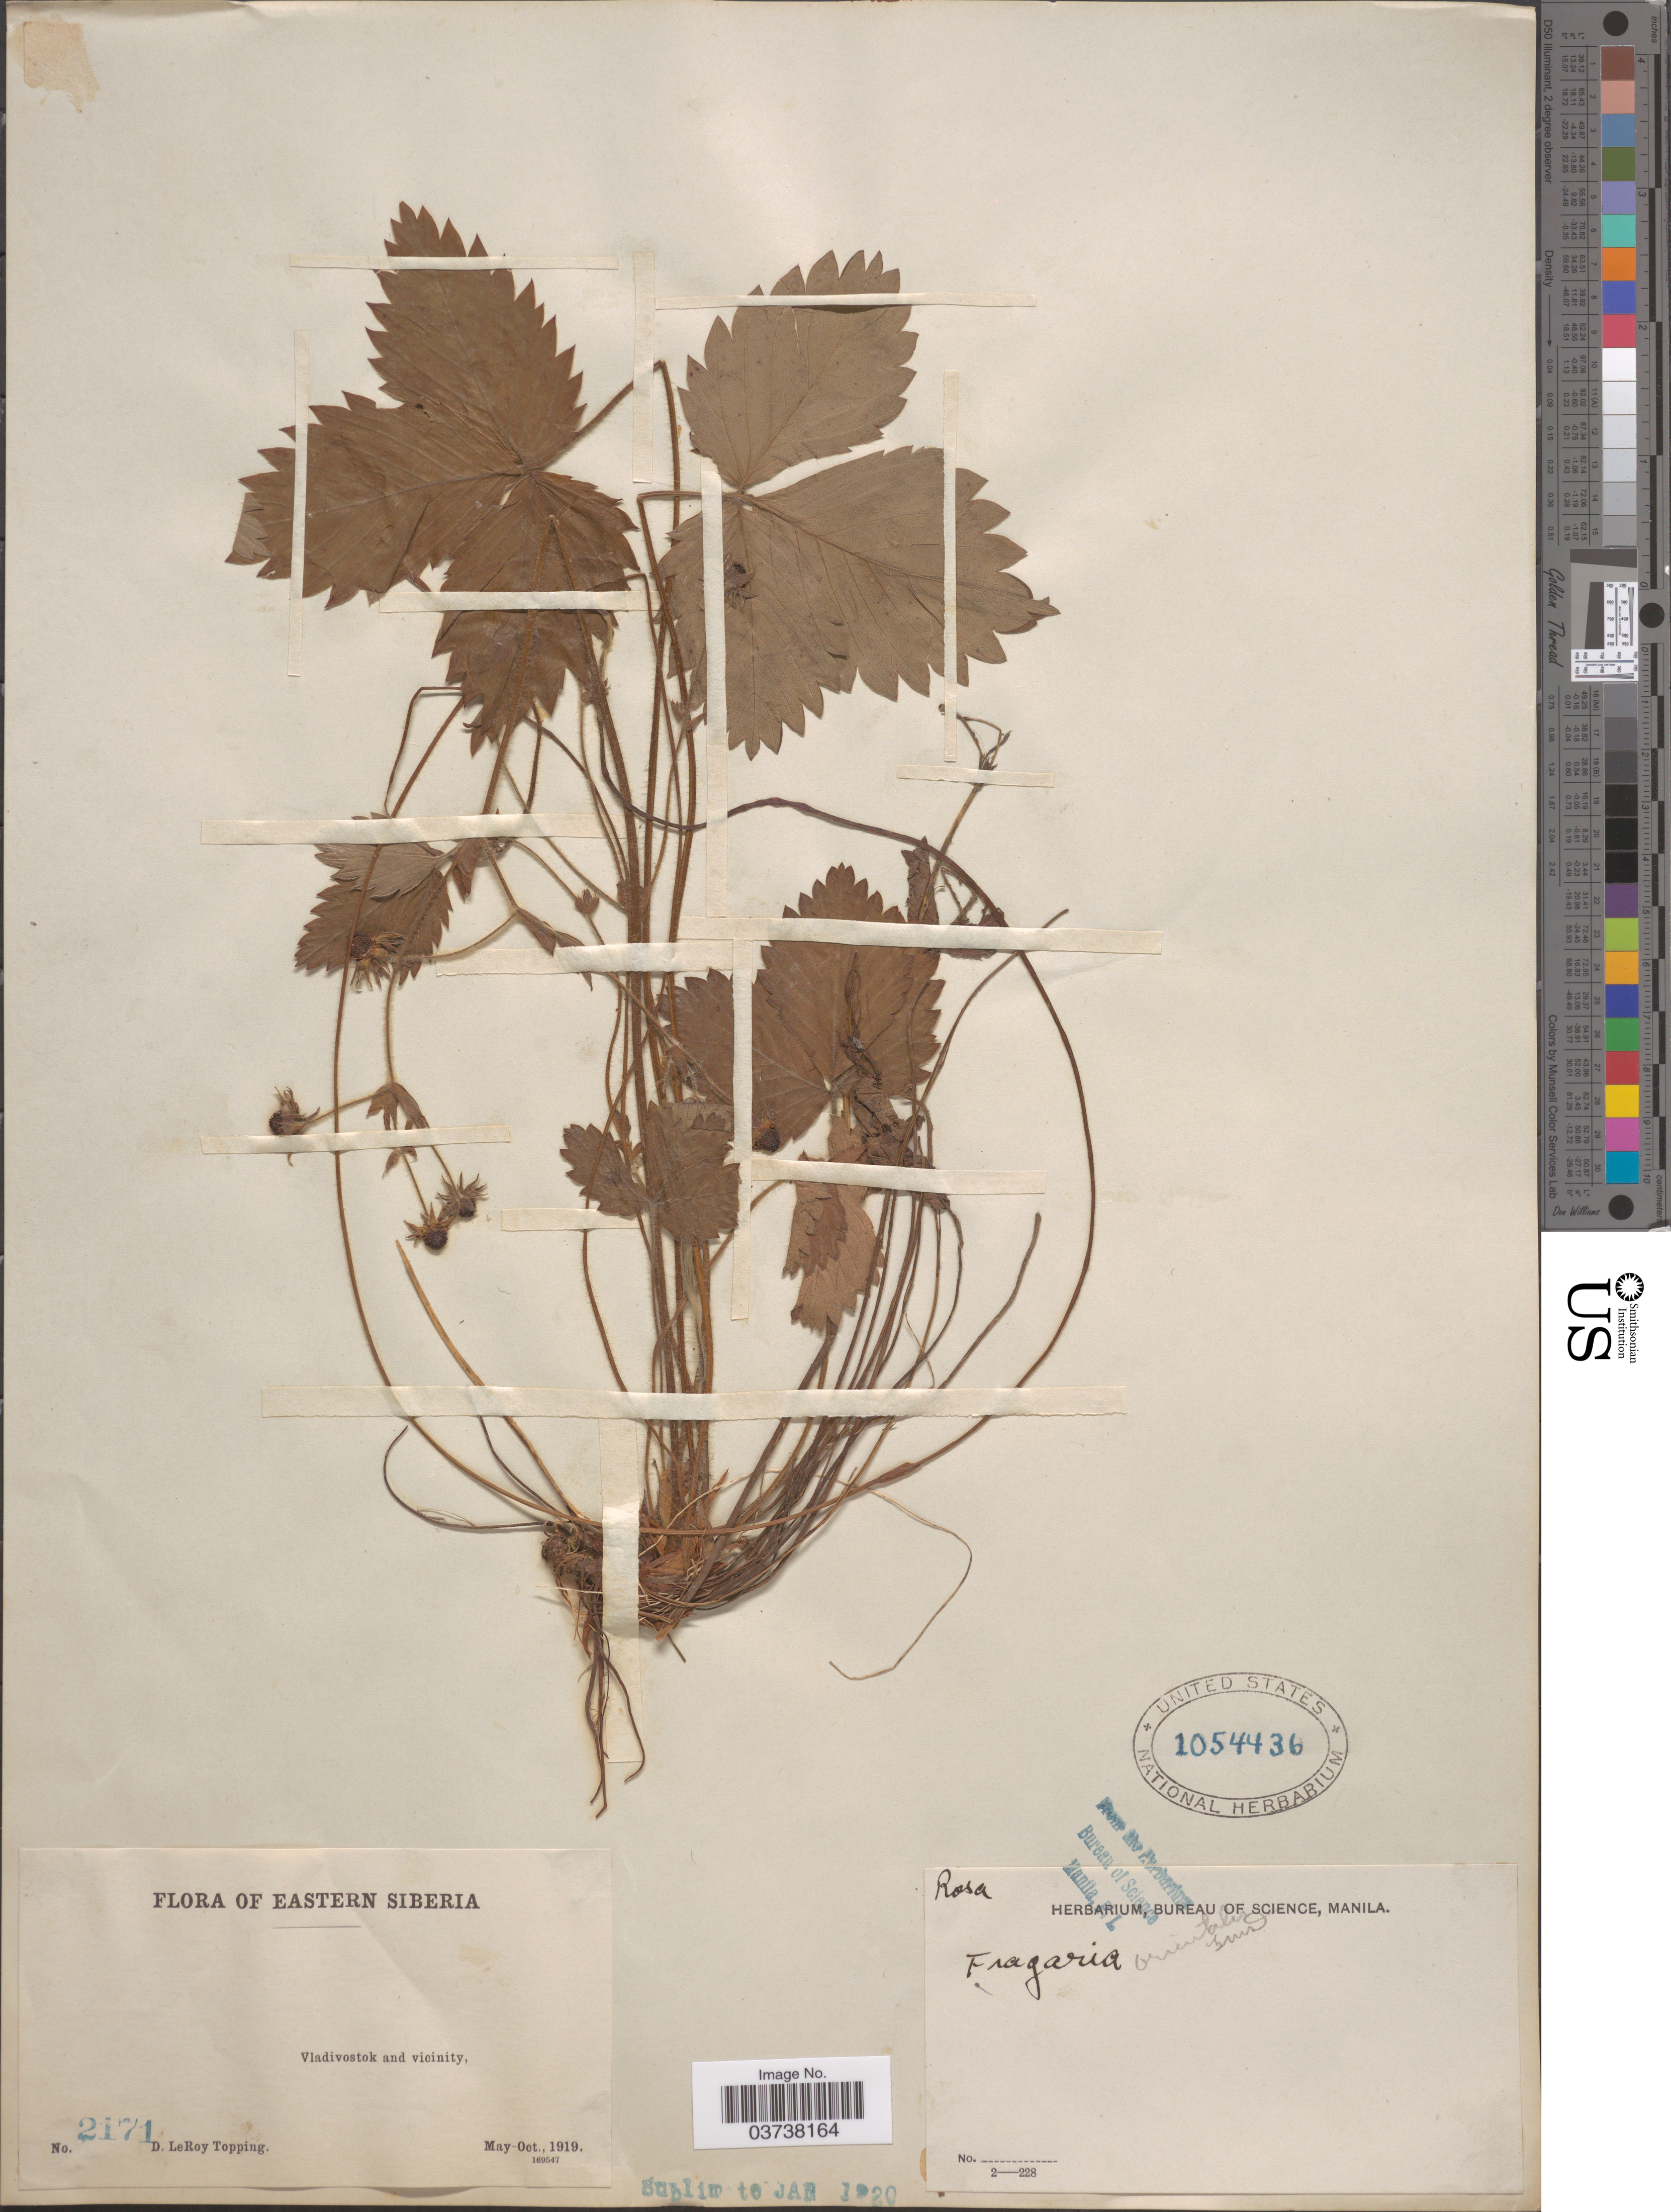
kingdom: Plantae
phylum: Tracheophyta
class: Magnoliopsida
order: Rosales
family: Rosaceae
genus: Fragaria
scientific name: Fragaria orientalis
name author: Losinsk.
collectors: D. L. Topping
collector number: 2171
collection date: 1919-05/1919-10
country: Russian Federation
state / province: Primorsky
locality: East Siberia. Vladivostok and vicinity.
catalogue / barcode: US 1054436